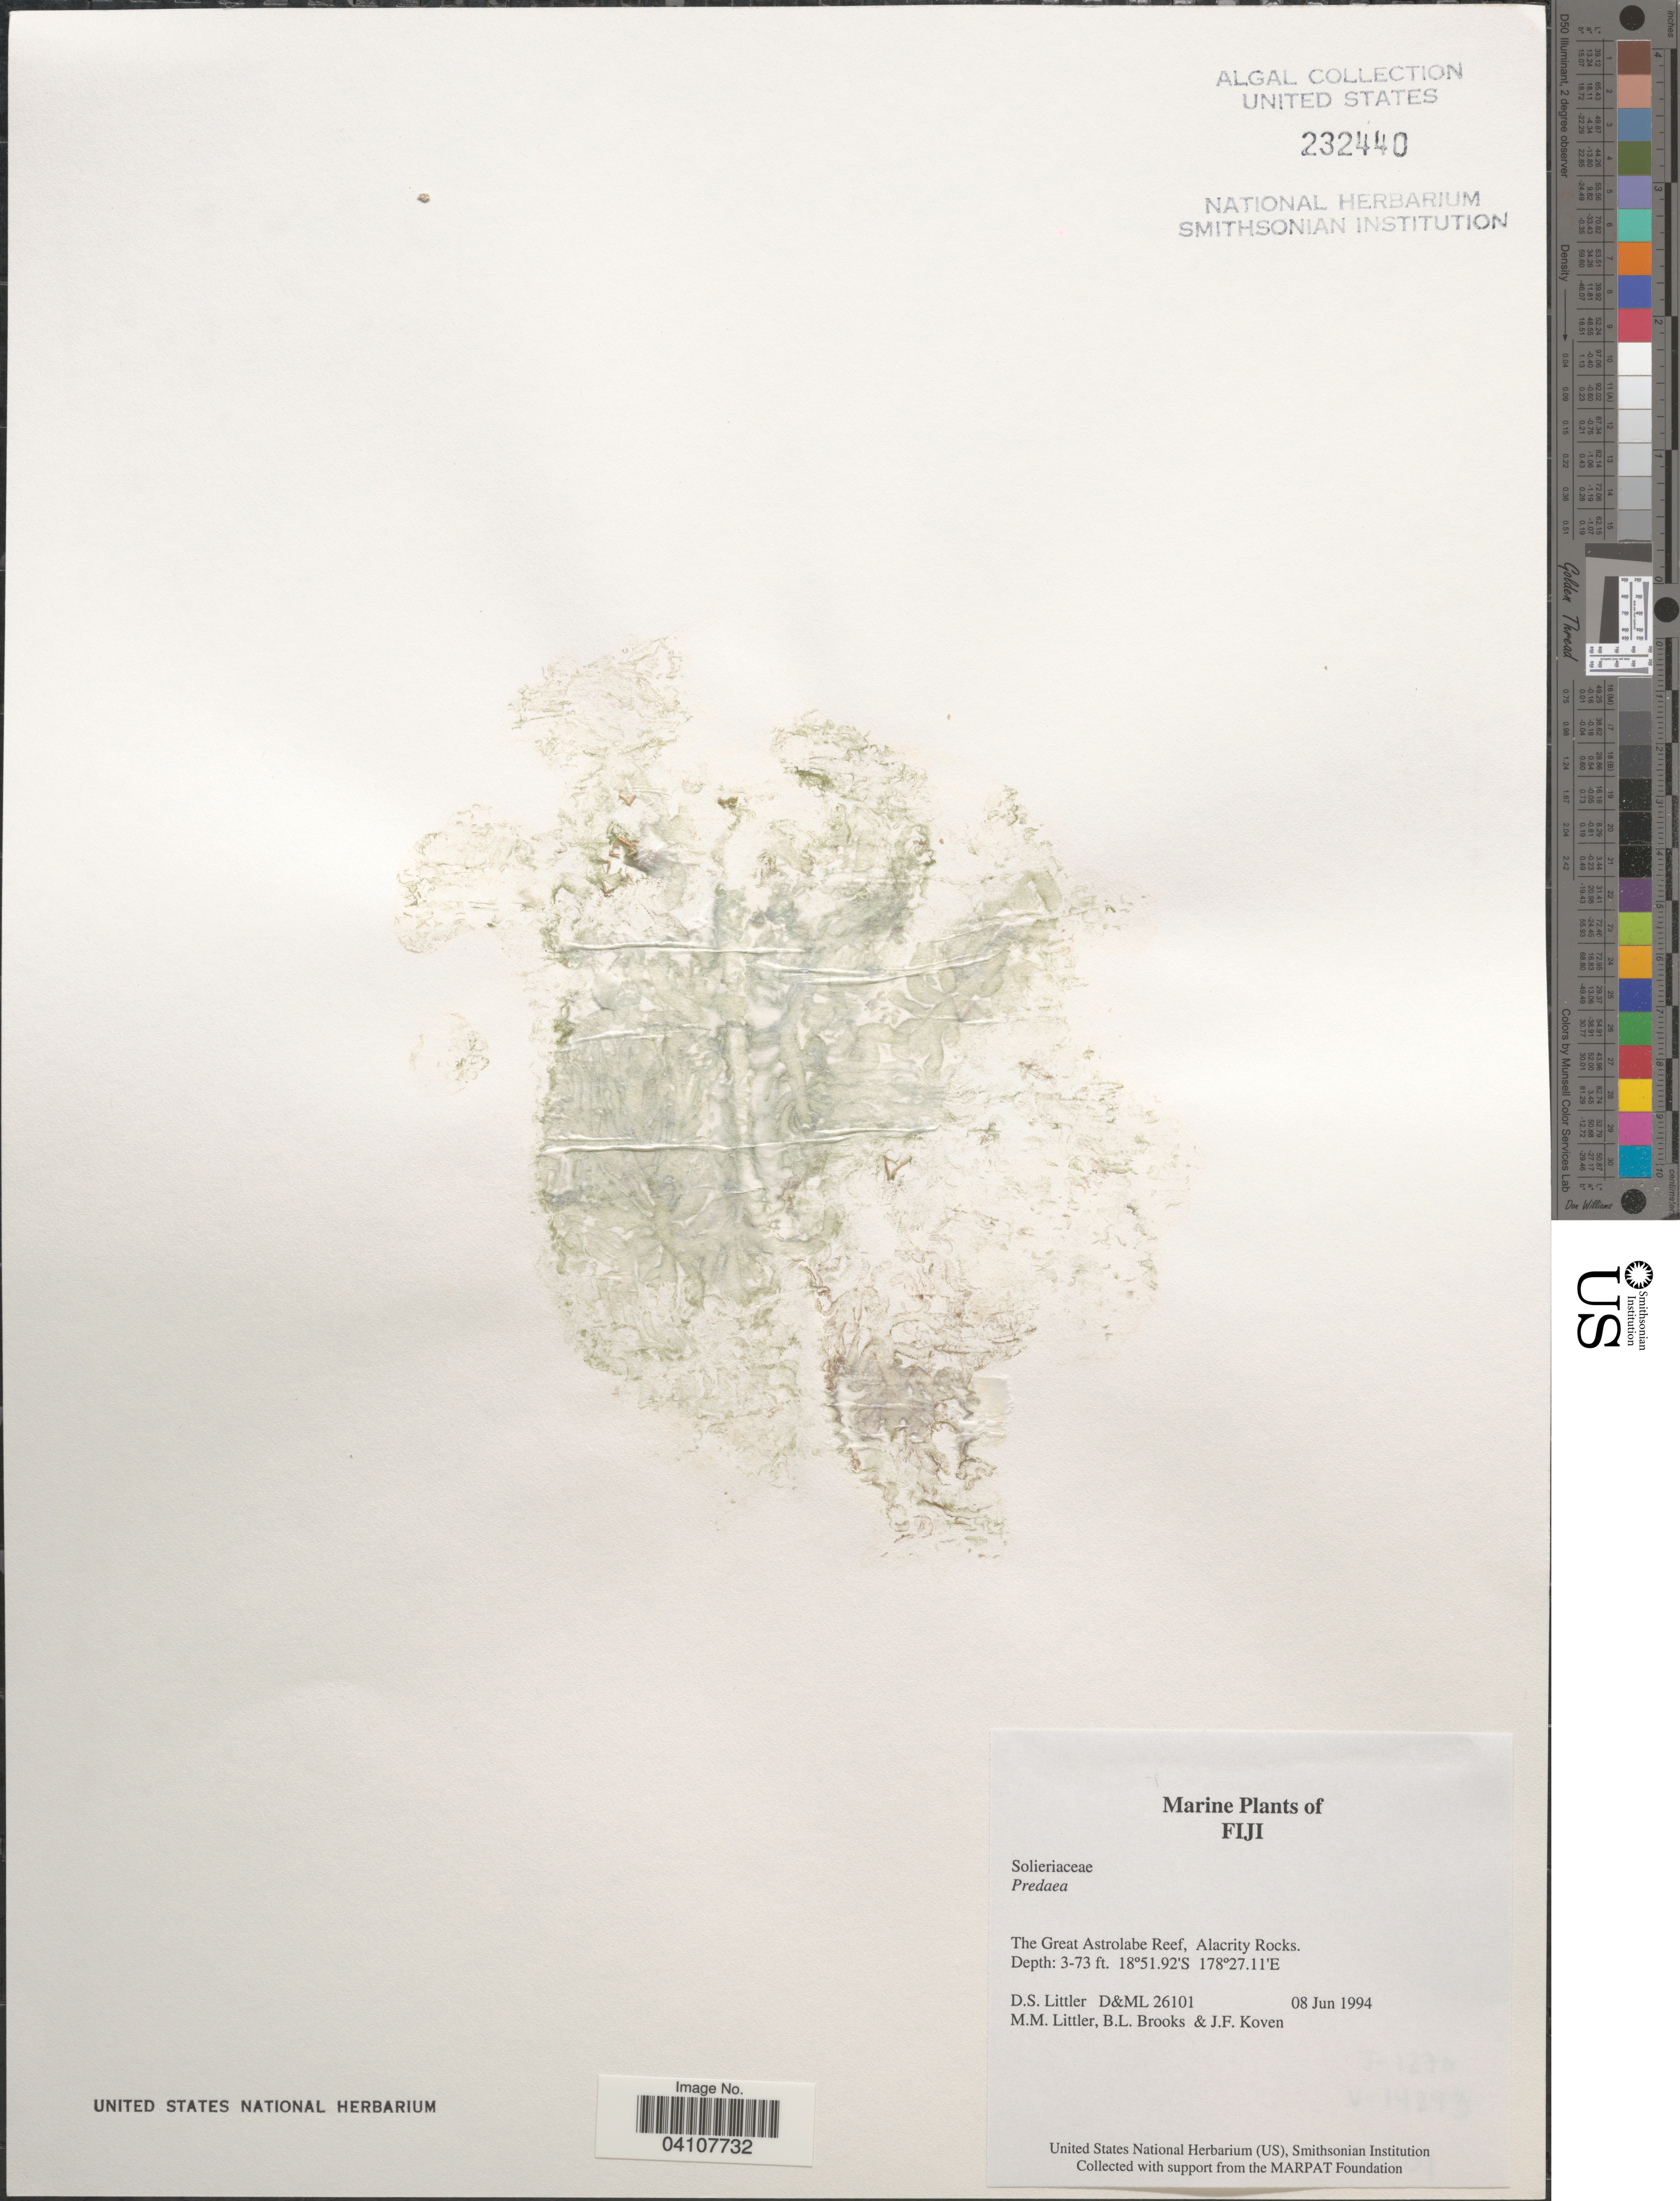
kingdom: Plantae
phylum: Rhodophyta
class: Florideophyceae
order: Nemastomatales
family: Nemastomataceae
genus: Predaea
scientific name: Predaea sp.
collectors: D. S. Littler, B. Brooks & J. Koven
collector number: D&ML26101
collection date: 1994-06-08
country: Fiji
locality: The Great Astrolabe Reef, Alacrity Rocks.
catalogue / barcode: US 232440